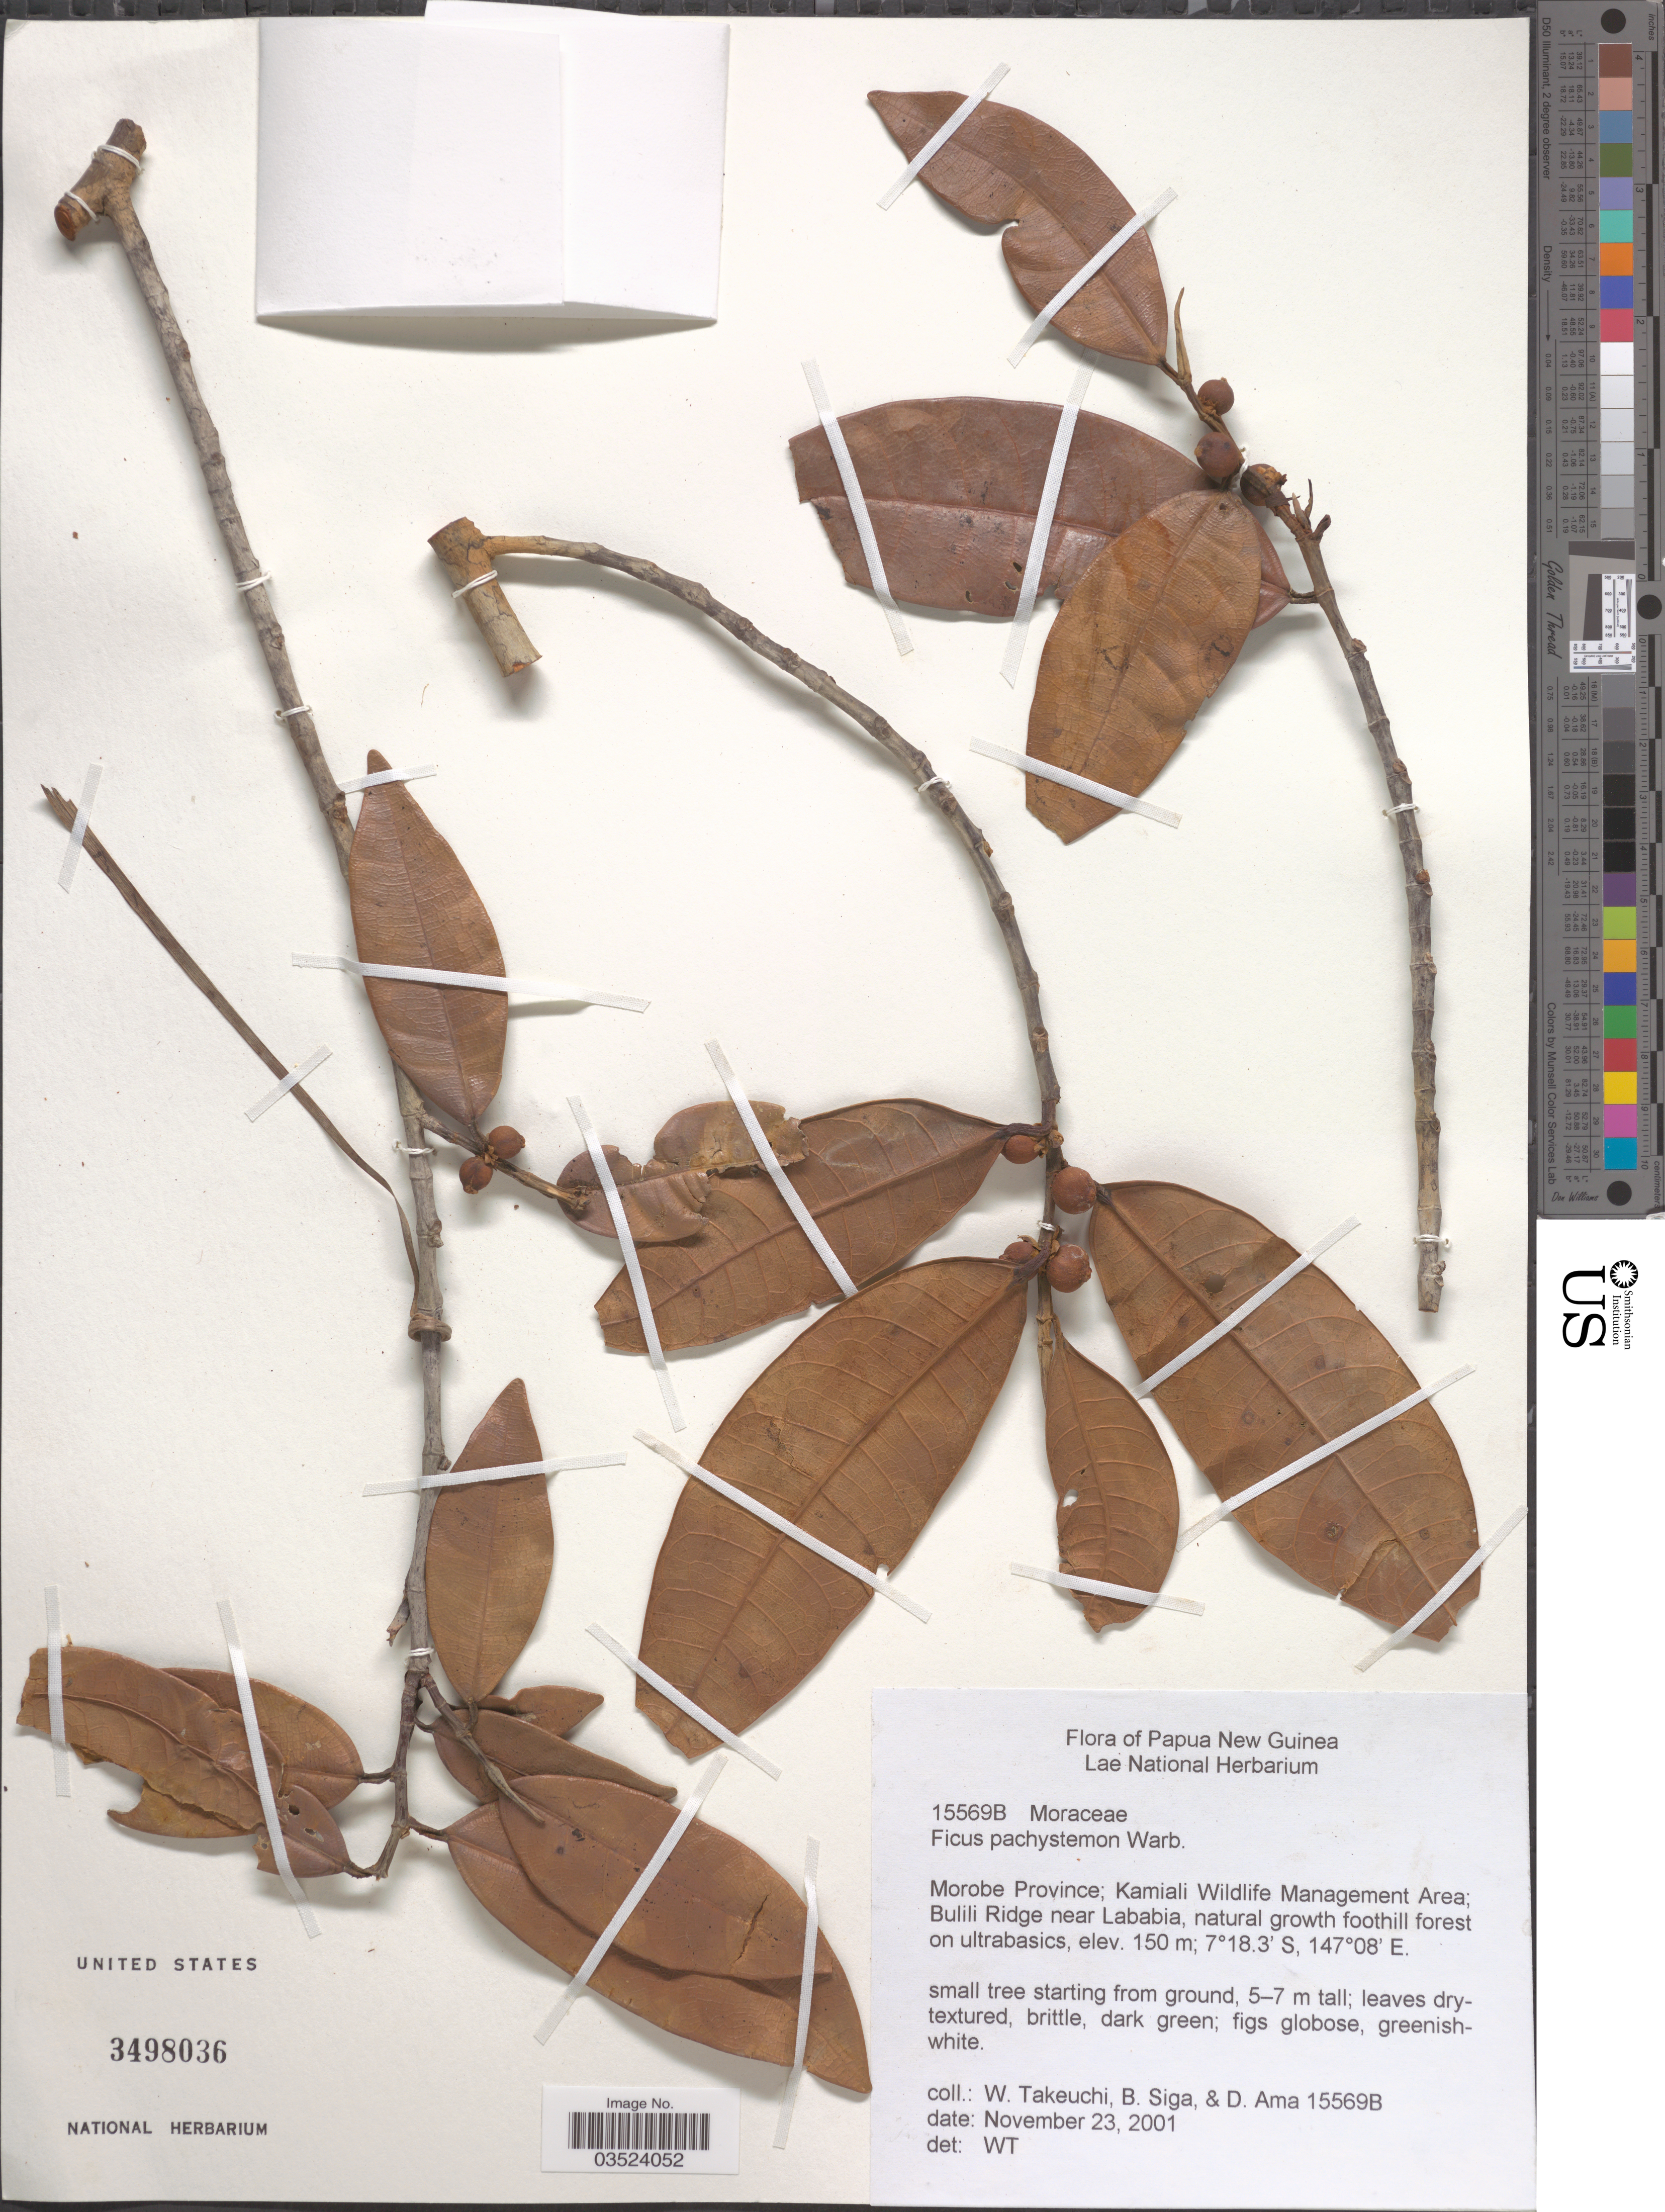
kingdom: Plantae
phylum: Tracheophyta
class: Magnoliopsida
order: Rosales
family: Moraceae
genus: Ficus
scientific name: Ficus pachystemon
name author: Warb.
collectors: W. Takeuchi, B. Siga & D. Ama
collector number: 15569B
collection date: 2001-11-23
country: Papua New Guinea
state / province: Morobe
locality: Kamiali Wildlife Management Area; Bulili Ridge near Lababia.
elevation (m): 150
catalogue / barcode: US 3498036